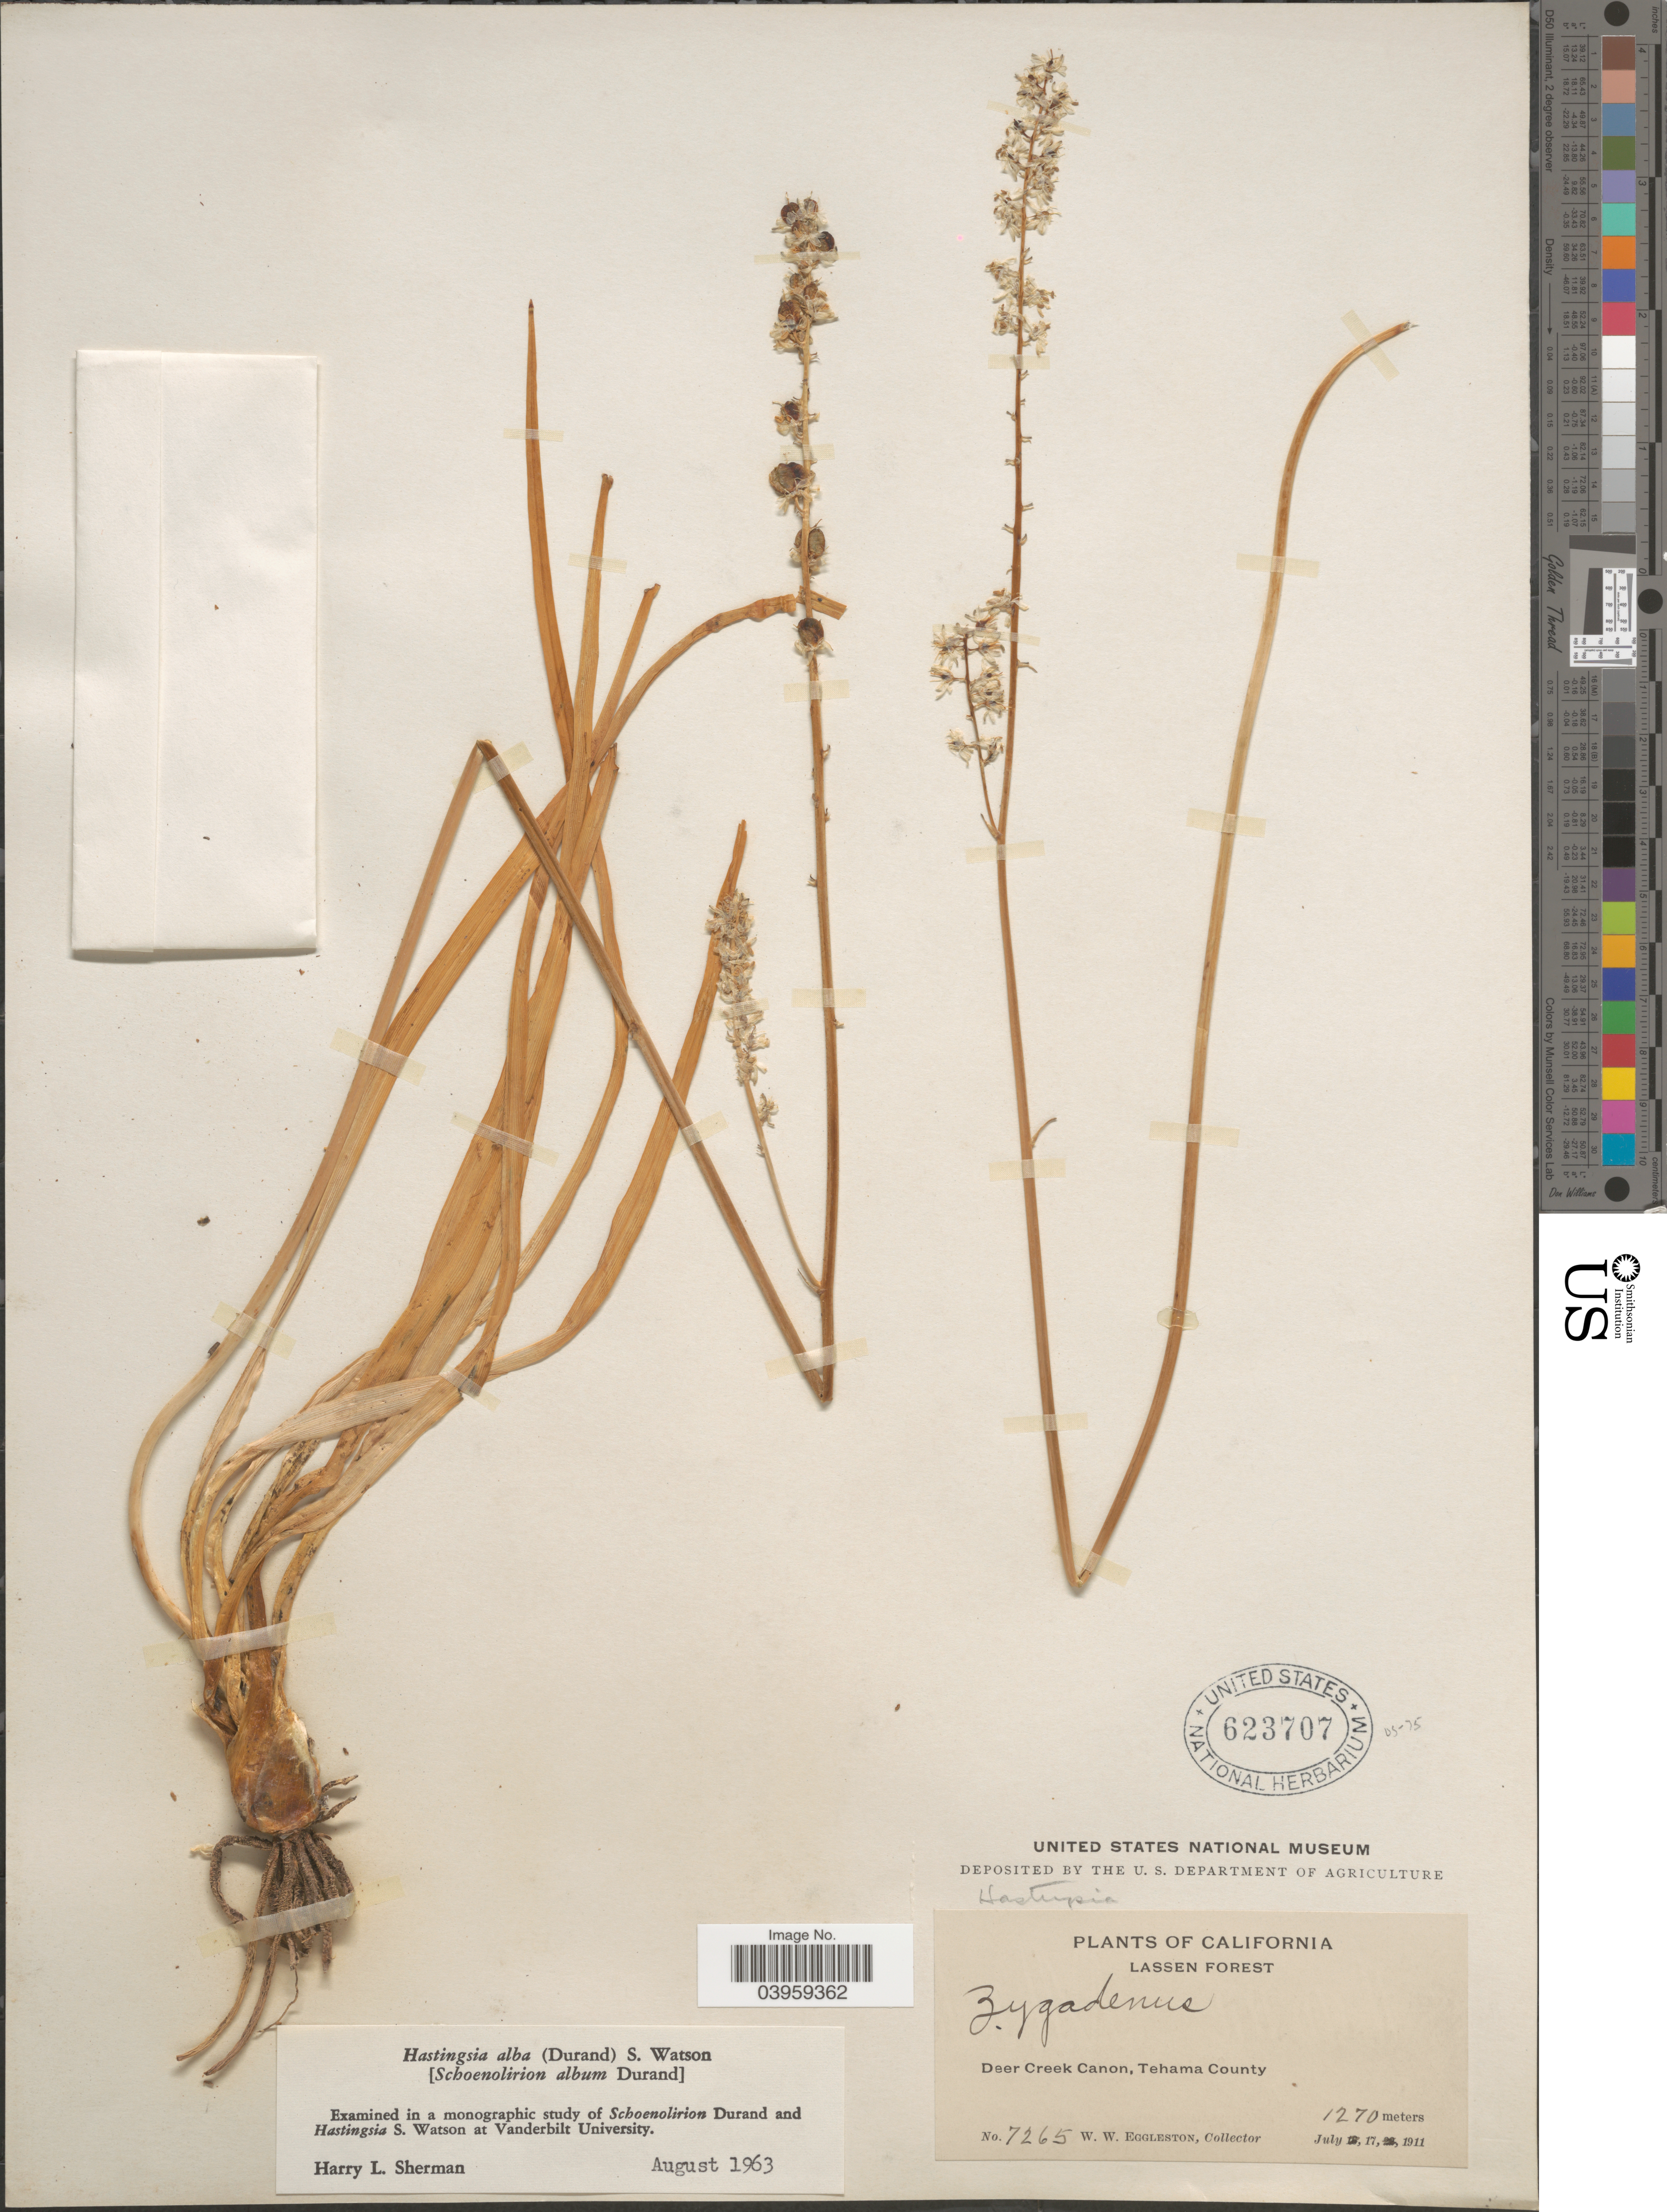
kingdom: Plantae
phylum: Tracheophyta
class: Liliopsida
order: Asparagales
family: Asparagaceae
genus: Hastingsia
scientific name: Hastingsia alba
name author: (Durand) S. Watson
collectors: W. W. Eggleston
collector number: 7265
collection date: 1911-07-17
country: United States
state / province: California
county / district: Tehama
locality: Lassen Forest. Deer Creek Canon, Tehama County.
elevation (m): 1270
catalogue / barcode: US 623707